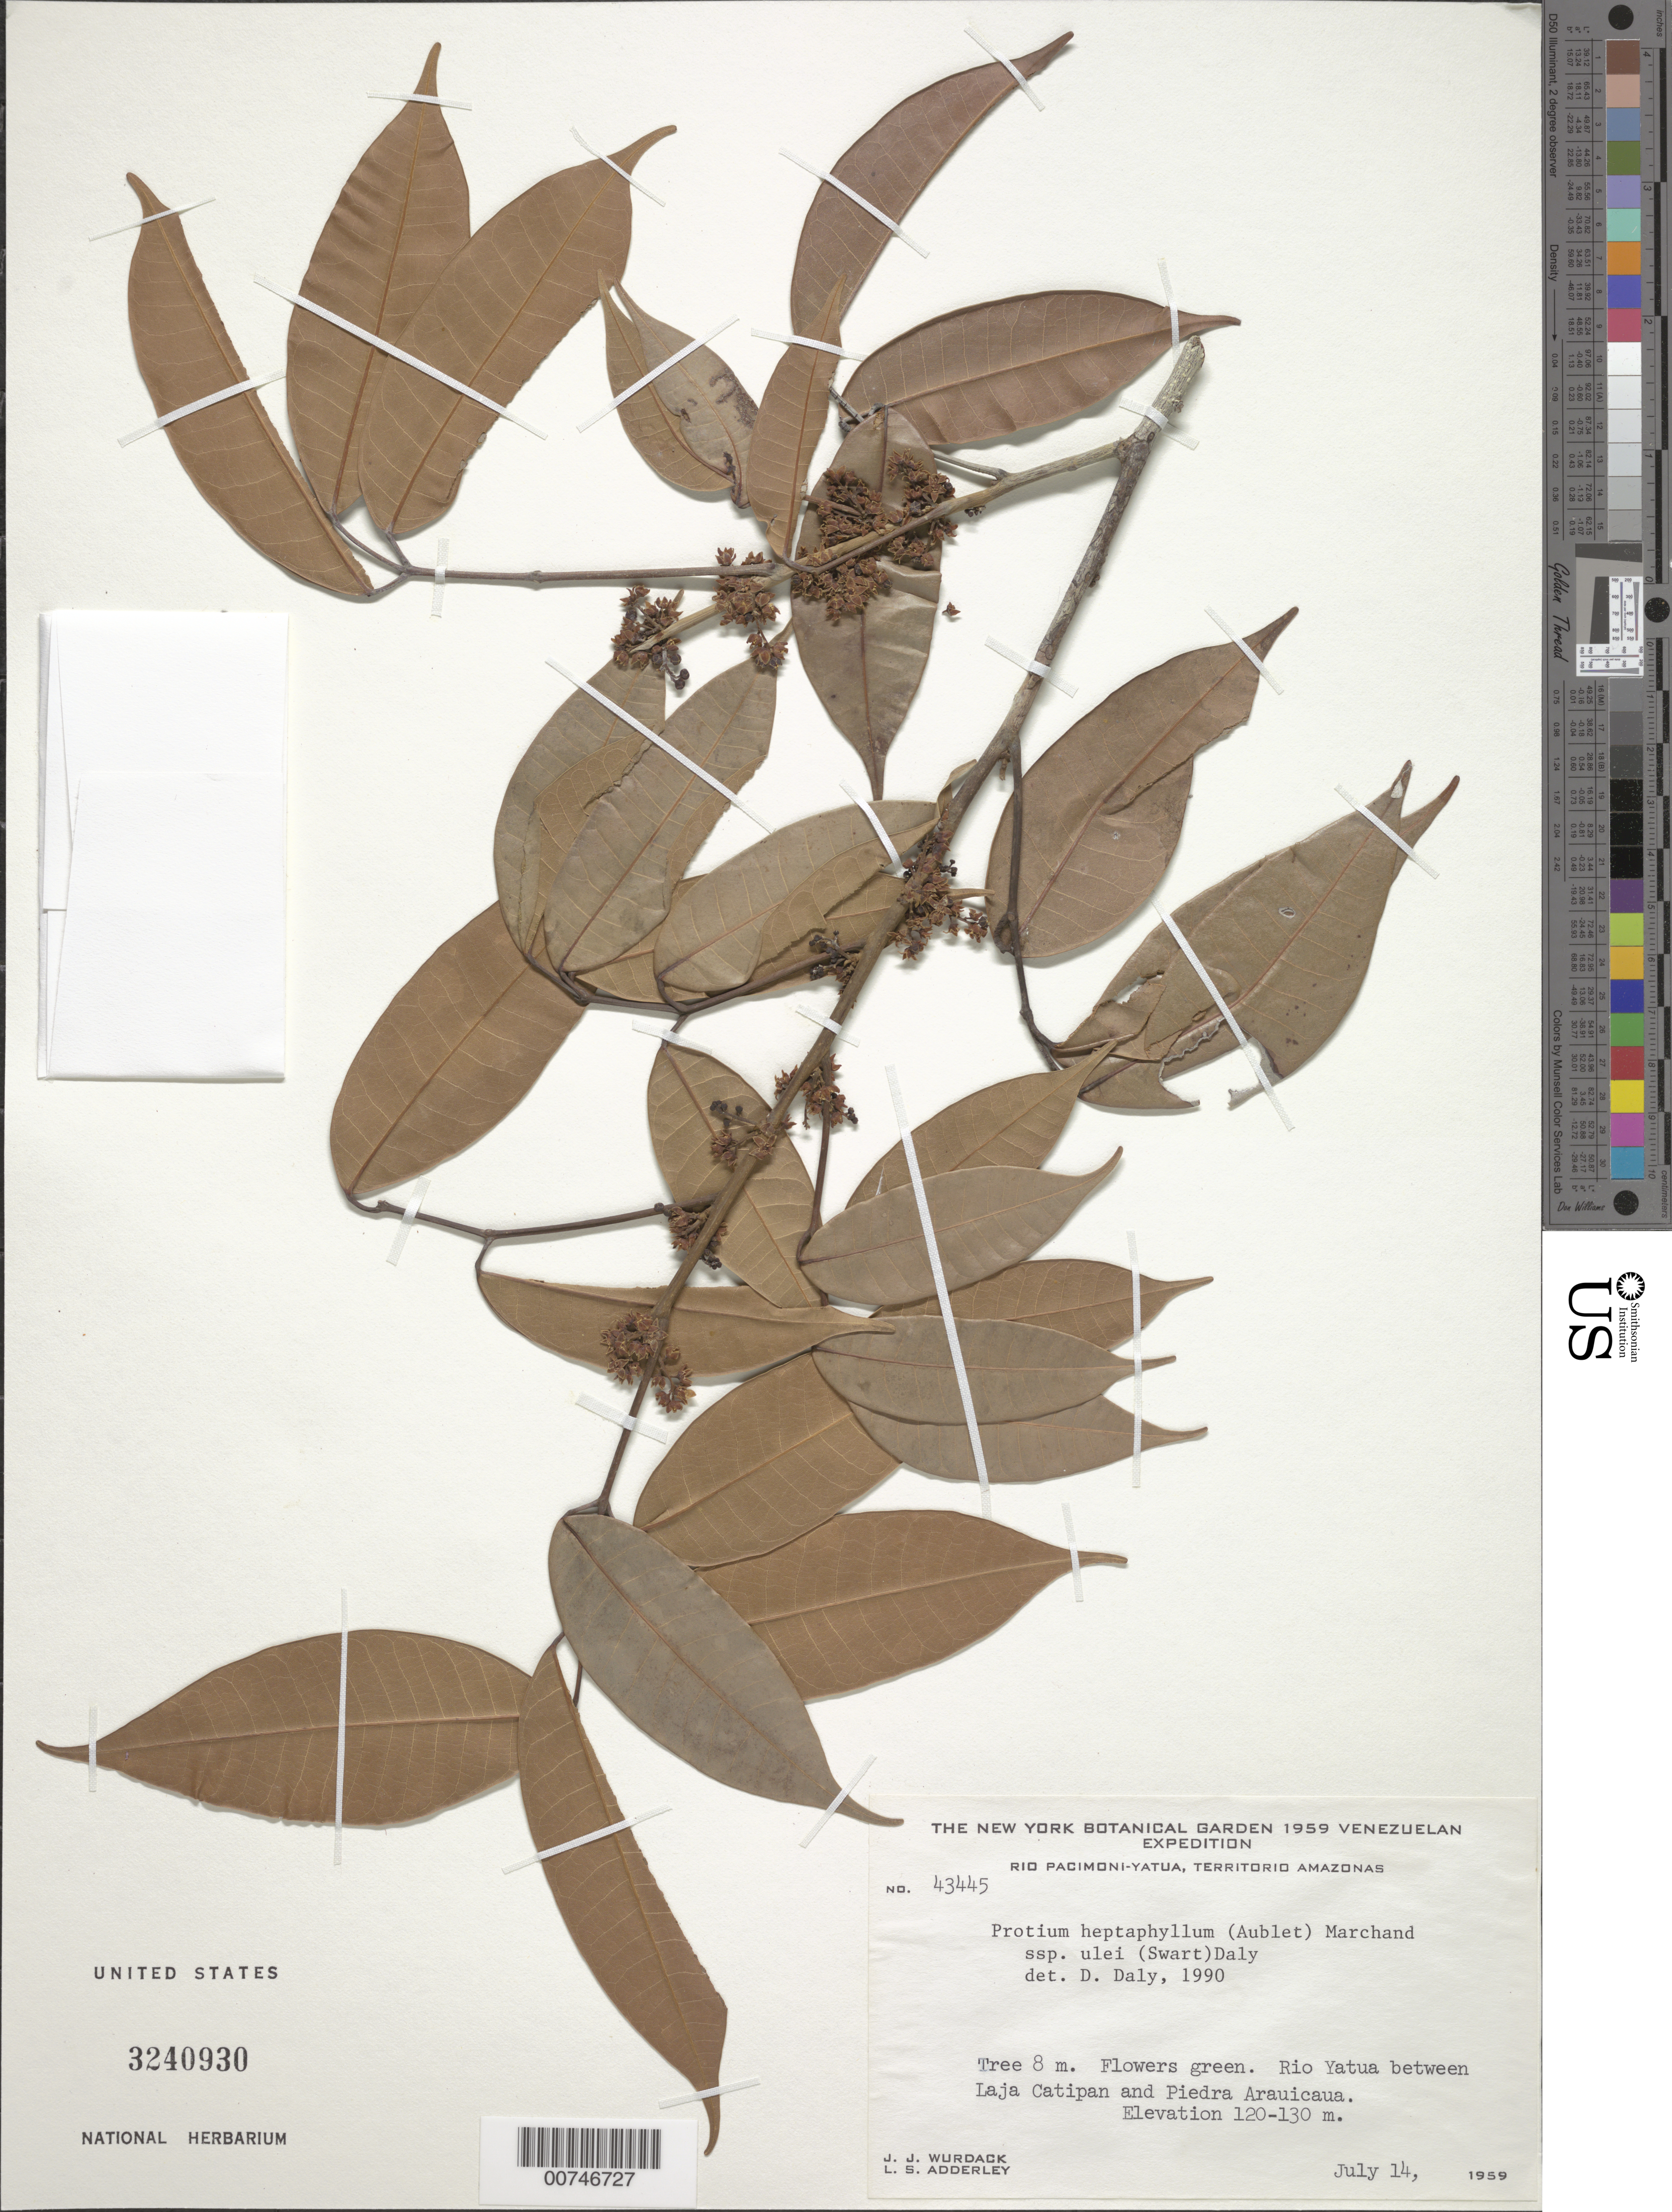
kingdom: Plantae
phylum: Tracheophyta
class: Magnoliopsida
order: Sapindales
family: Burseraceae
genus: Protium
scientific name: Protium llanorum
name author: Cuatrec.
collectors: J. J. Wurdack & L. S. Adderley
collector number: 43445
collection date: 1959-07-14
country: Venezuela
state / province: Amazonas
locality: Rio Pacimoni-Yatua. Rio Yatua between Laja Catipan and Piedra Arauicaua.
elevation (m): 120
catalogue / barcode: US 3240930